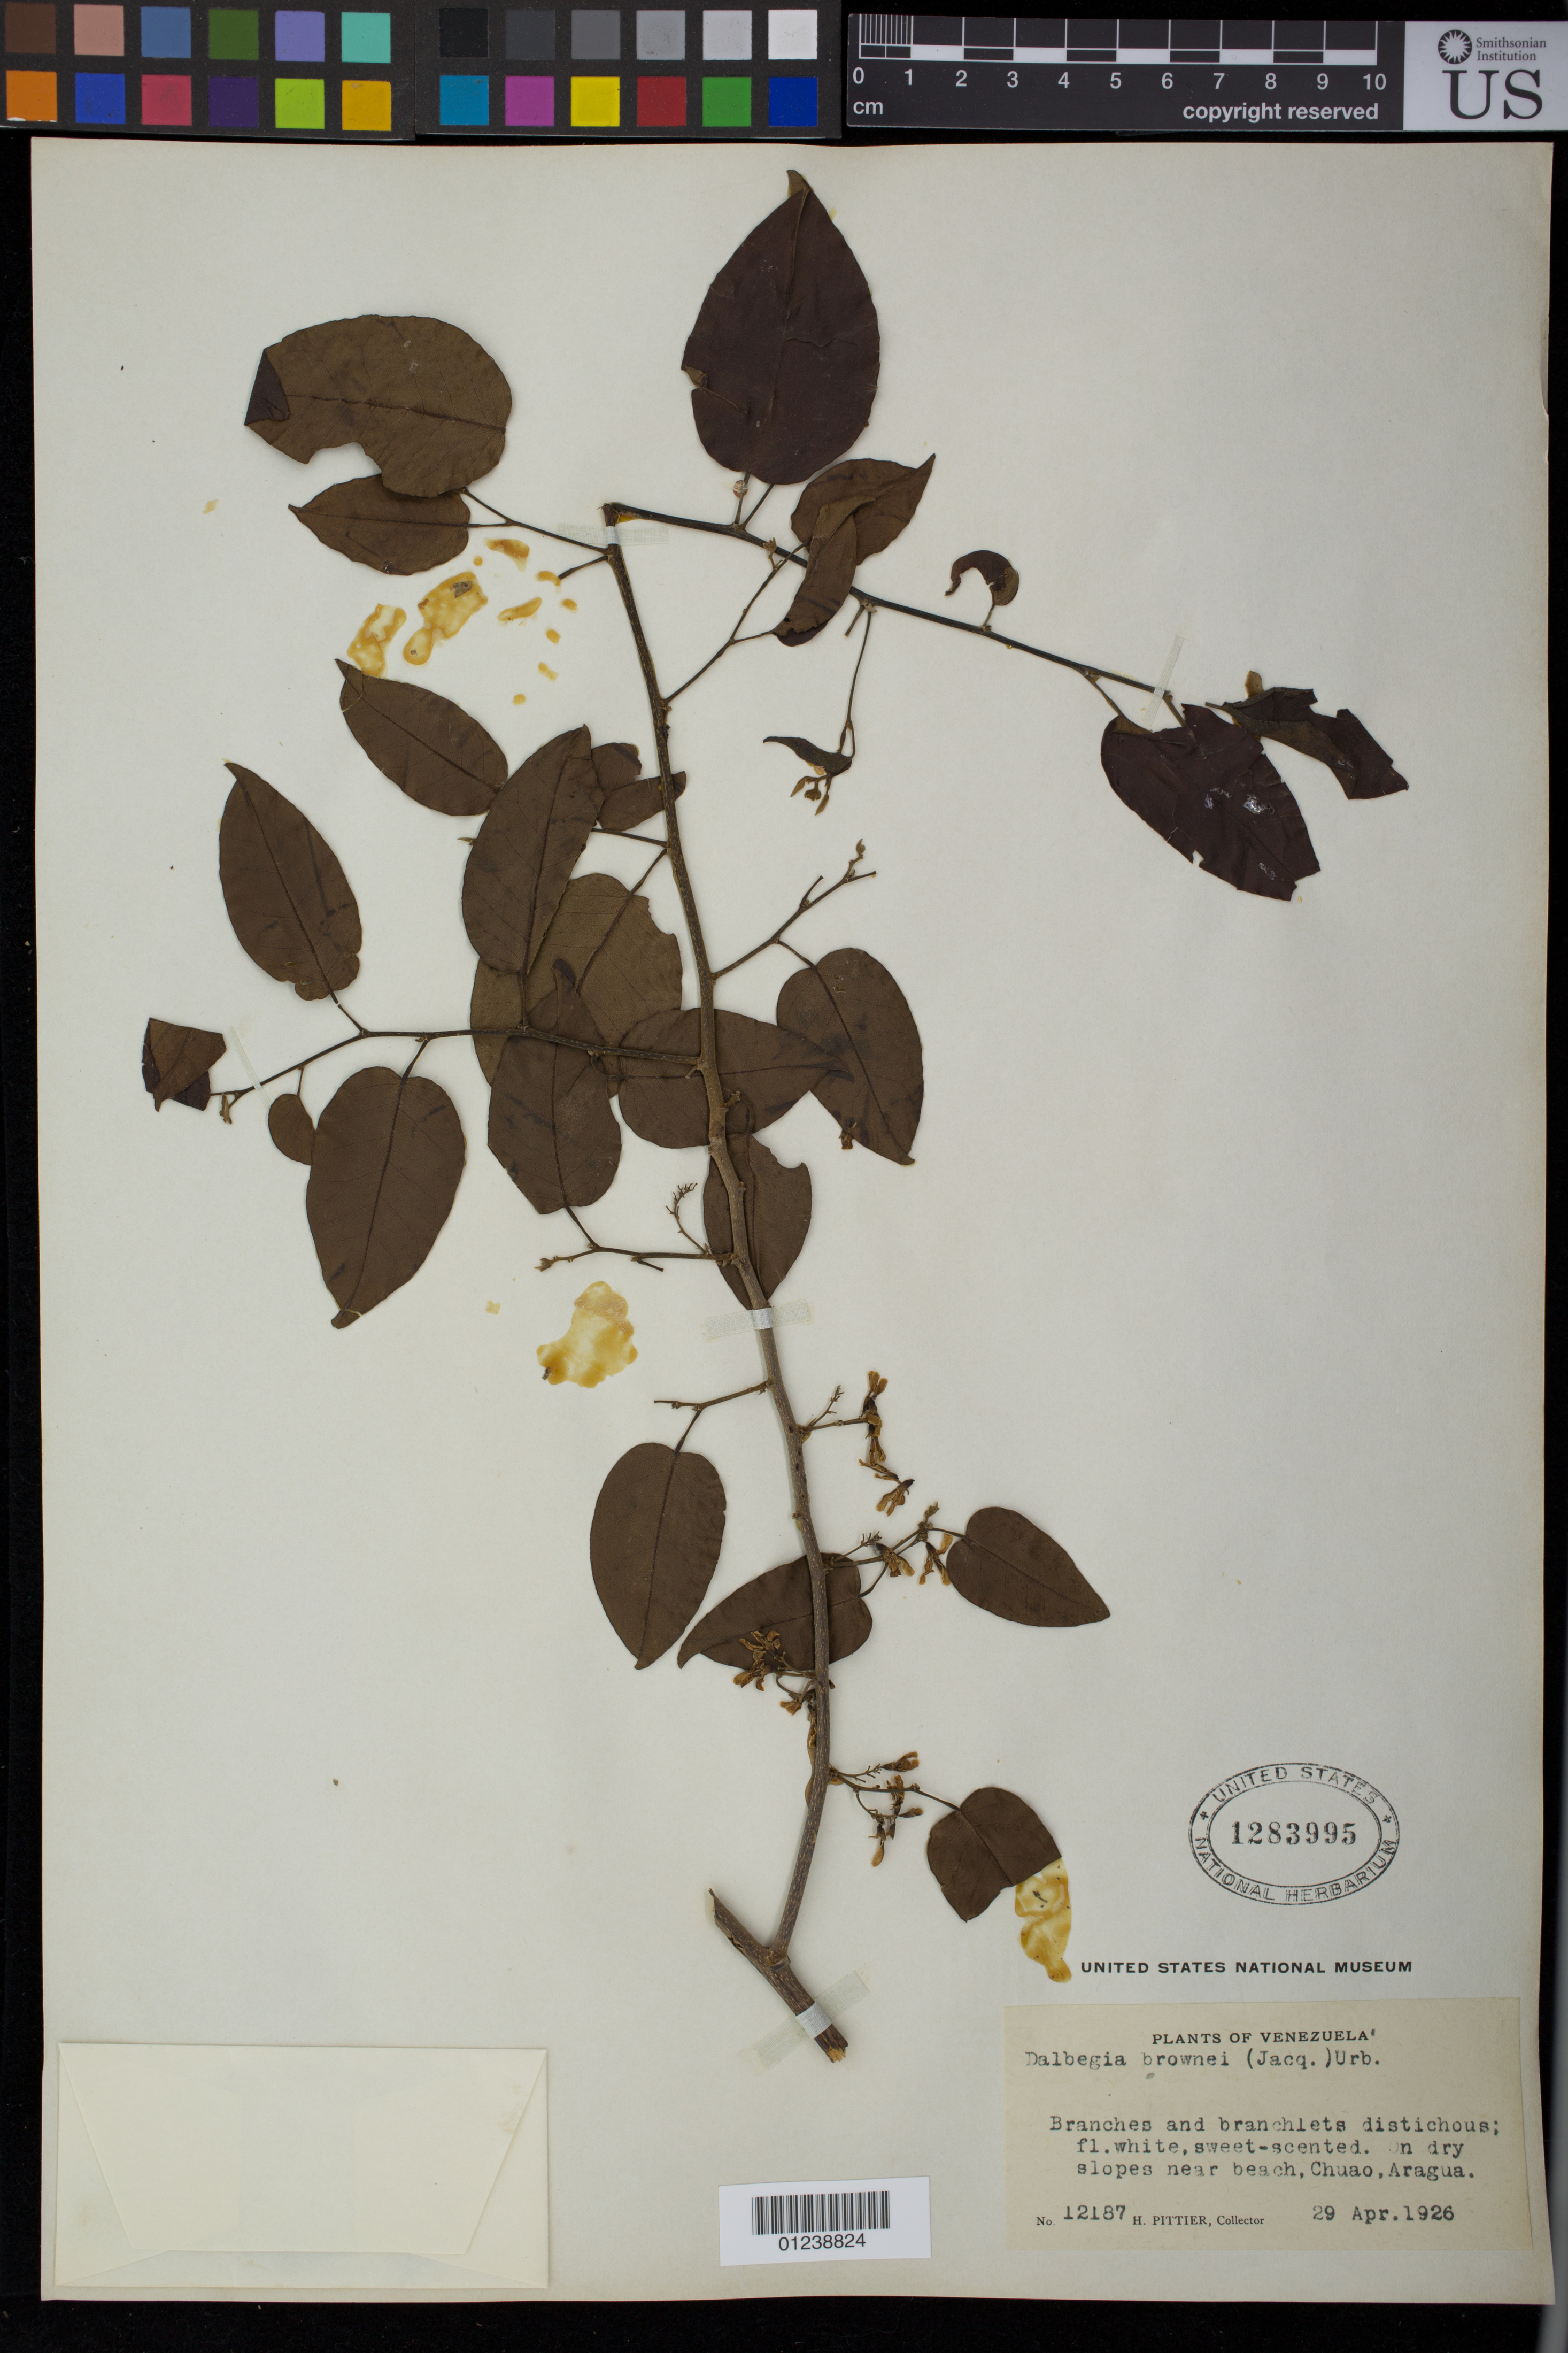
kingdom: Plantae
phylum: Tracheophyta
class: Magnoliopsida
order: Fabales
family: Fabaceae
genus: Dalbergia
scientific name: Dalbergia brownei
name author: (Jacq.) Schinz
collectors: H. F. Pittier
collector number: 12187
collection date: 1926-04-29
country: Venezuela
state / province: Aragua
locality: On dry slopes near beach, Chuao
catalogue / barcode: US 1283995